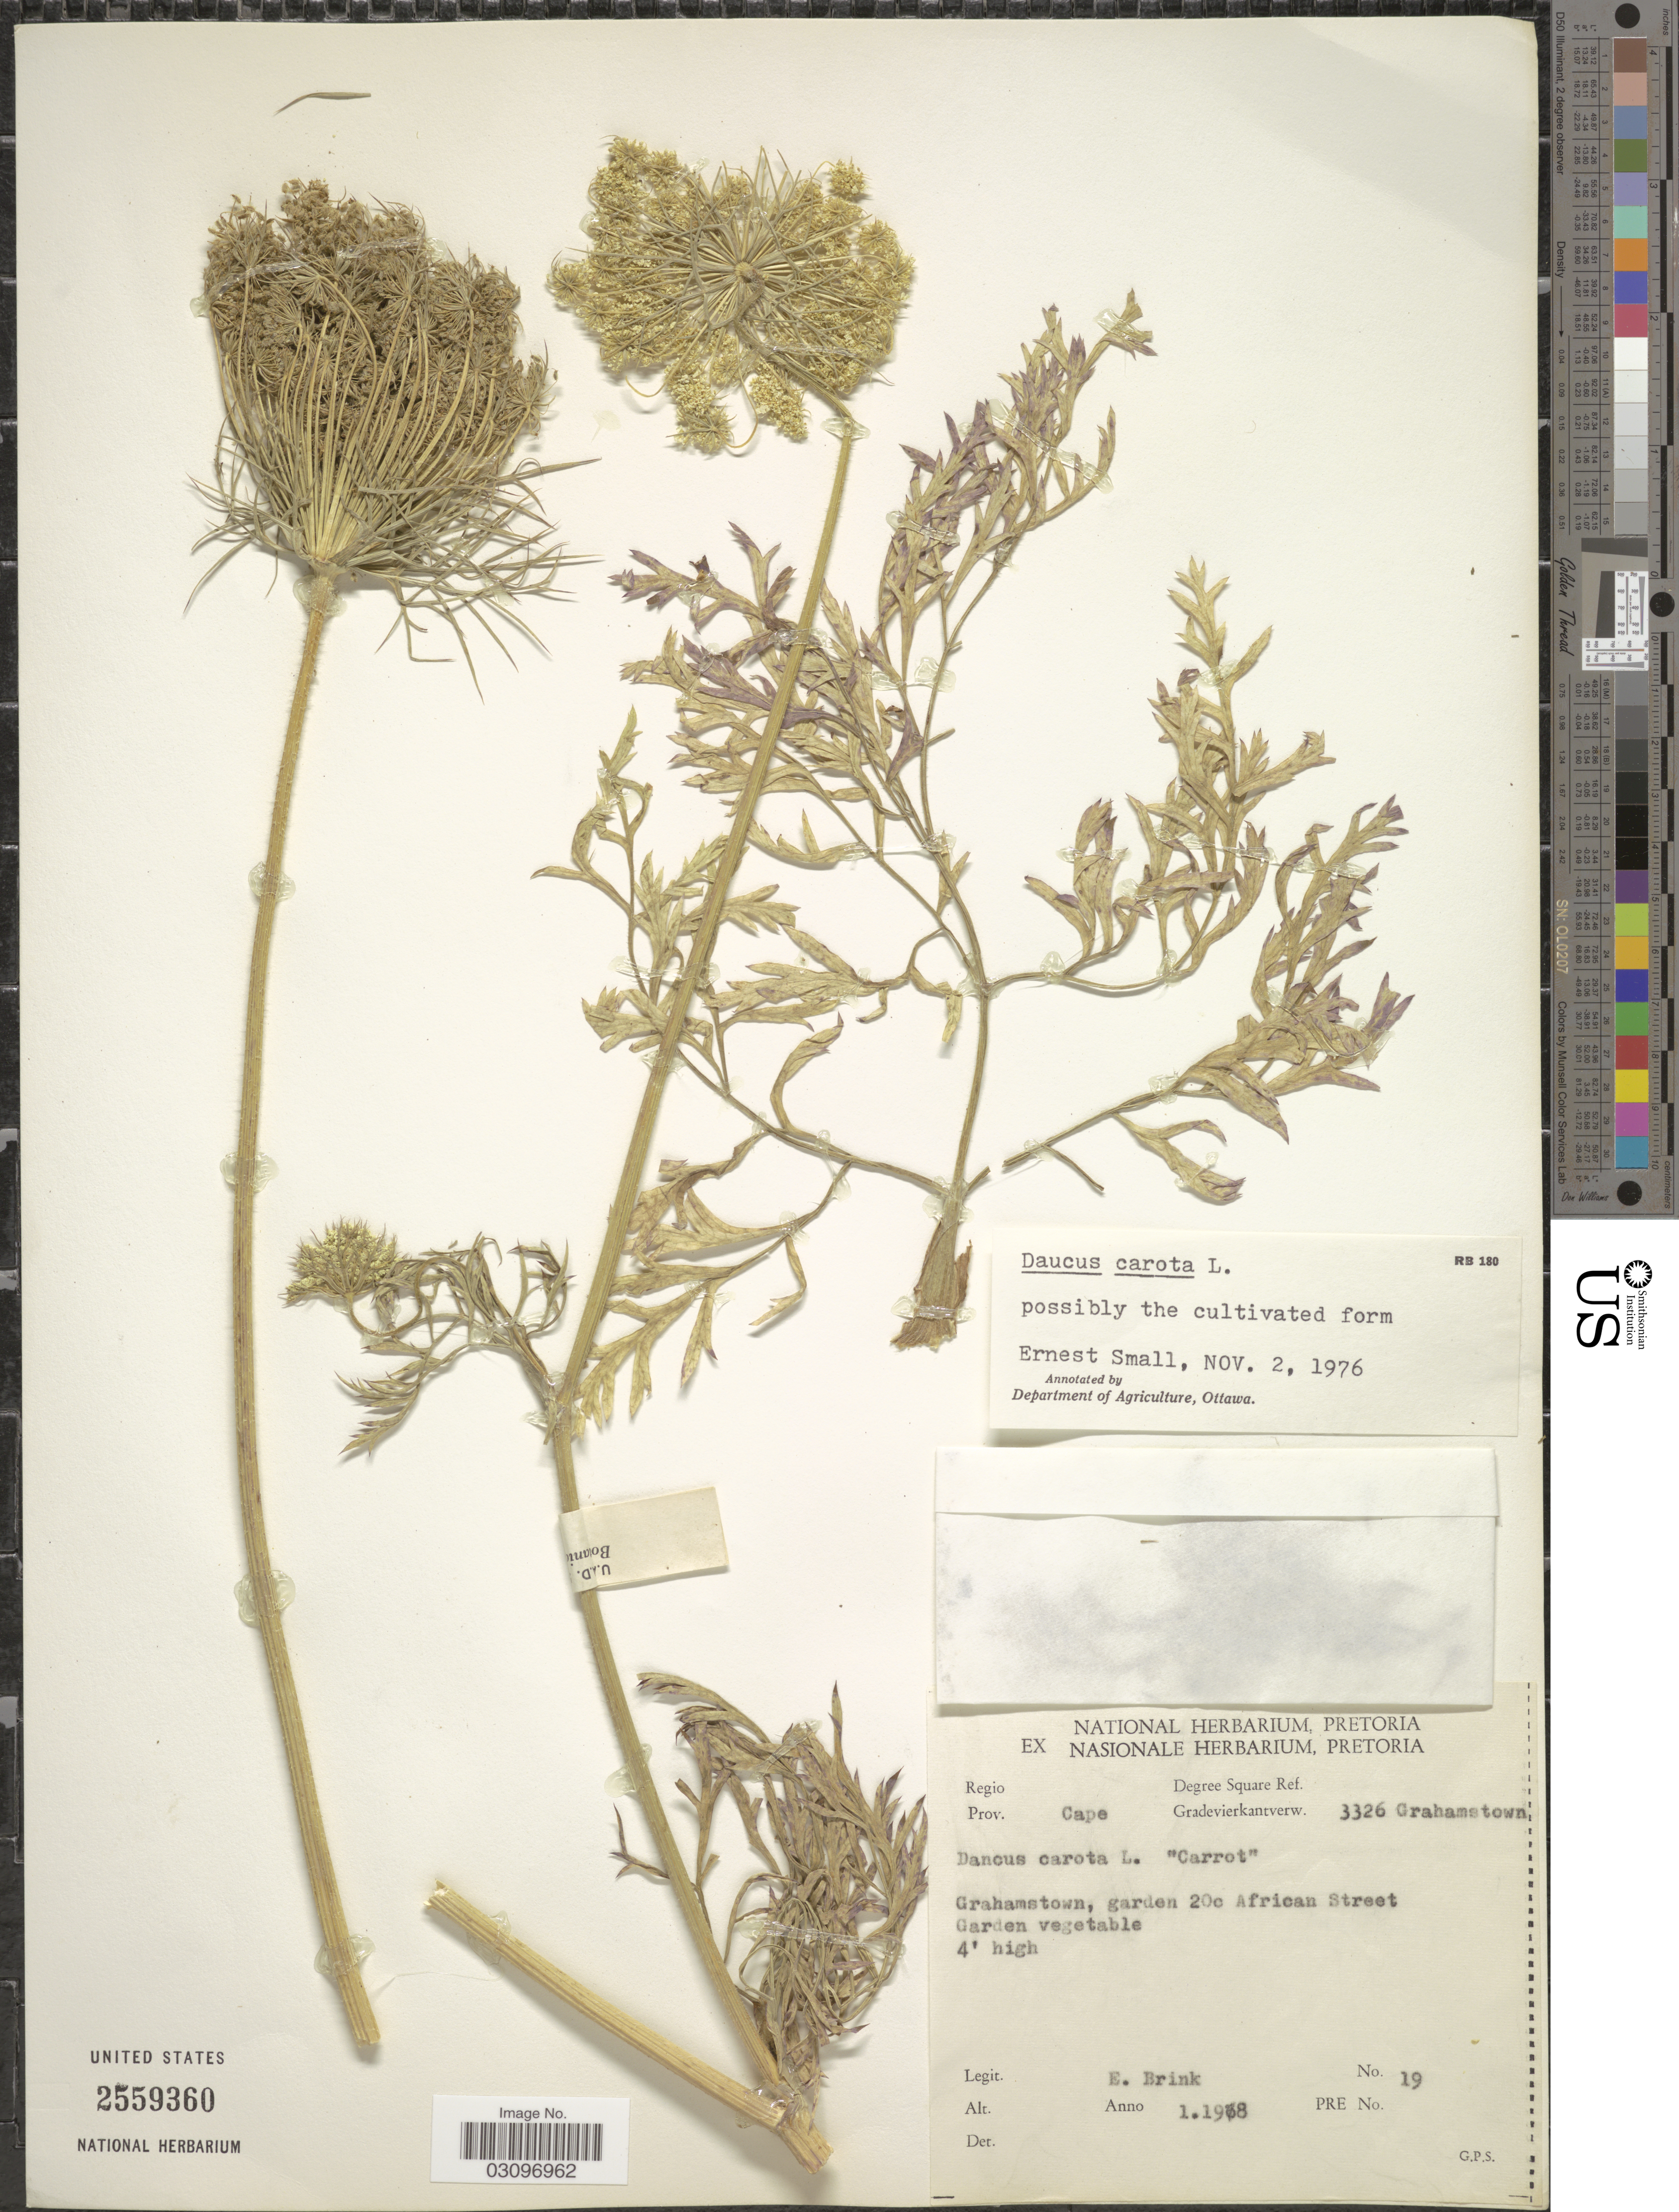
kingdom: Plantae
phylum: Tracheophyta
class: Magnoliopsida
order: Apiales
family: Apiaceae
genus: Daucus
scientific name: Daucus carota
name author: L.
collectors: E. Brink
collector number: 19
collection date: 1958-01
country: South Africa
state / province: Eastern Cape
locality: Gradevierkantverw. 3326 Grahamstown. Grahamstown, garden 20c African Street.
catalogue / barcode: US 2559360